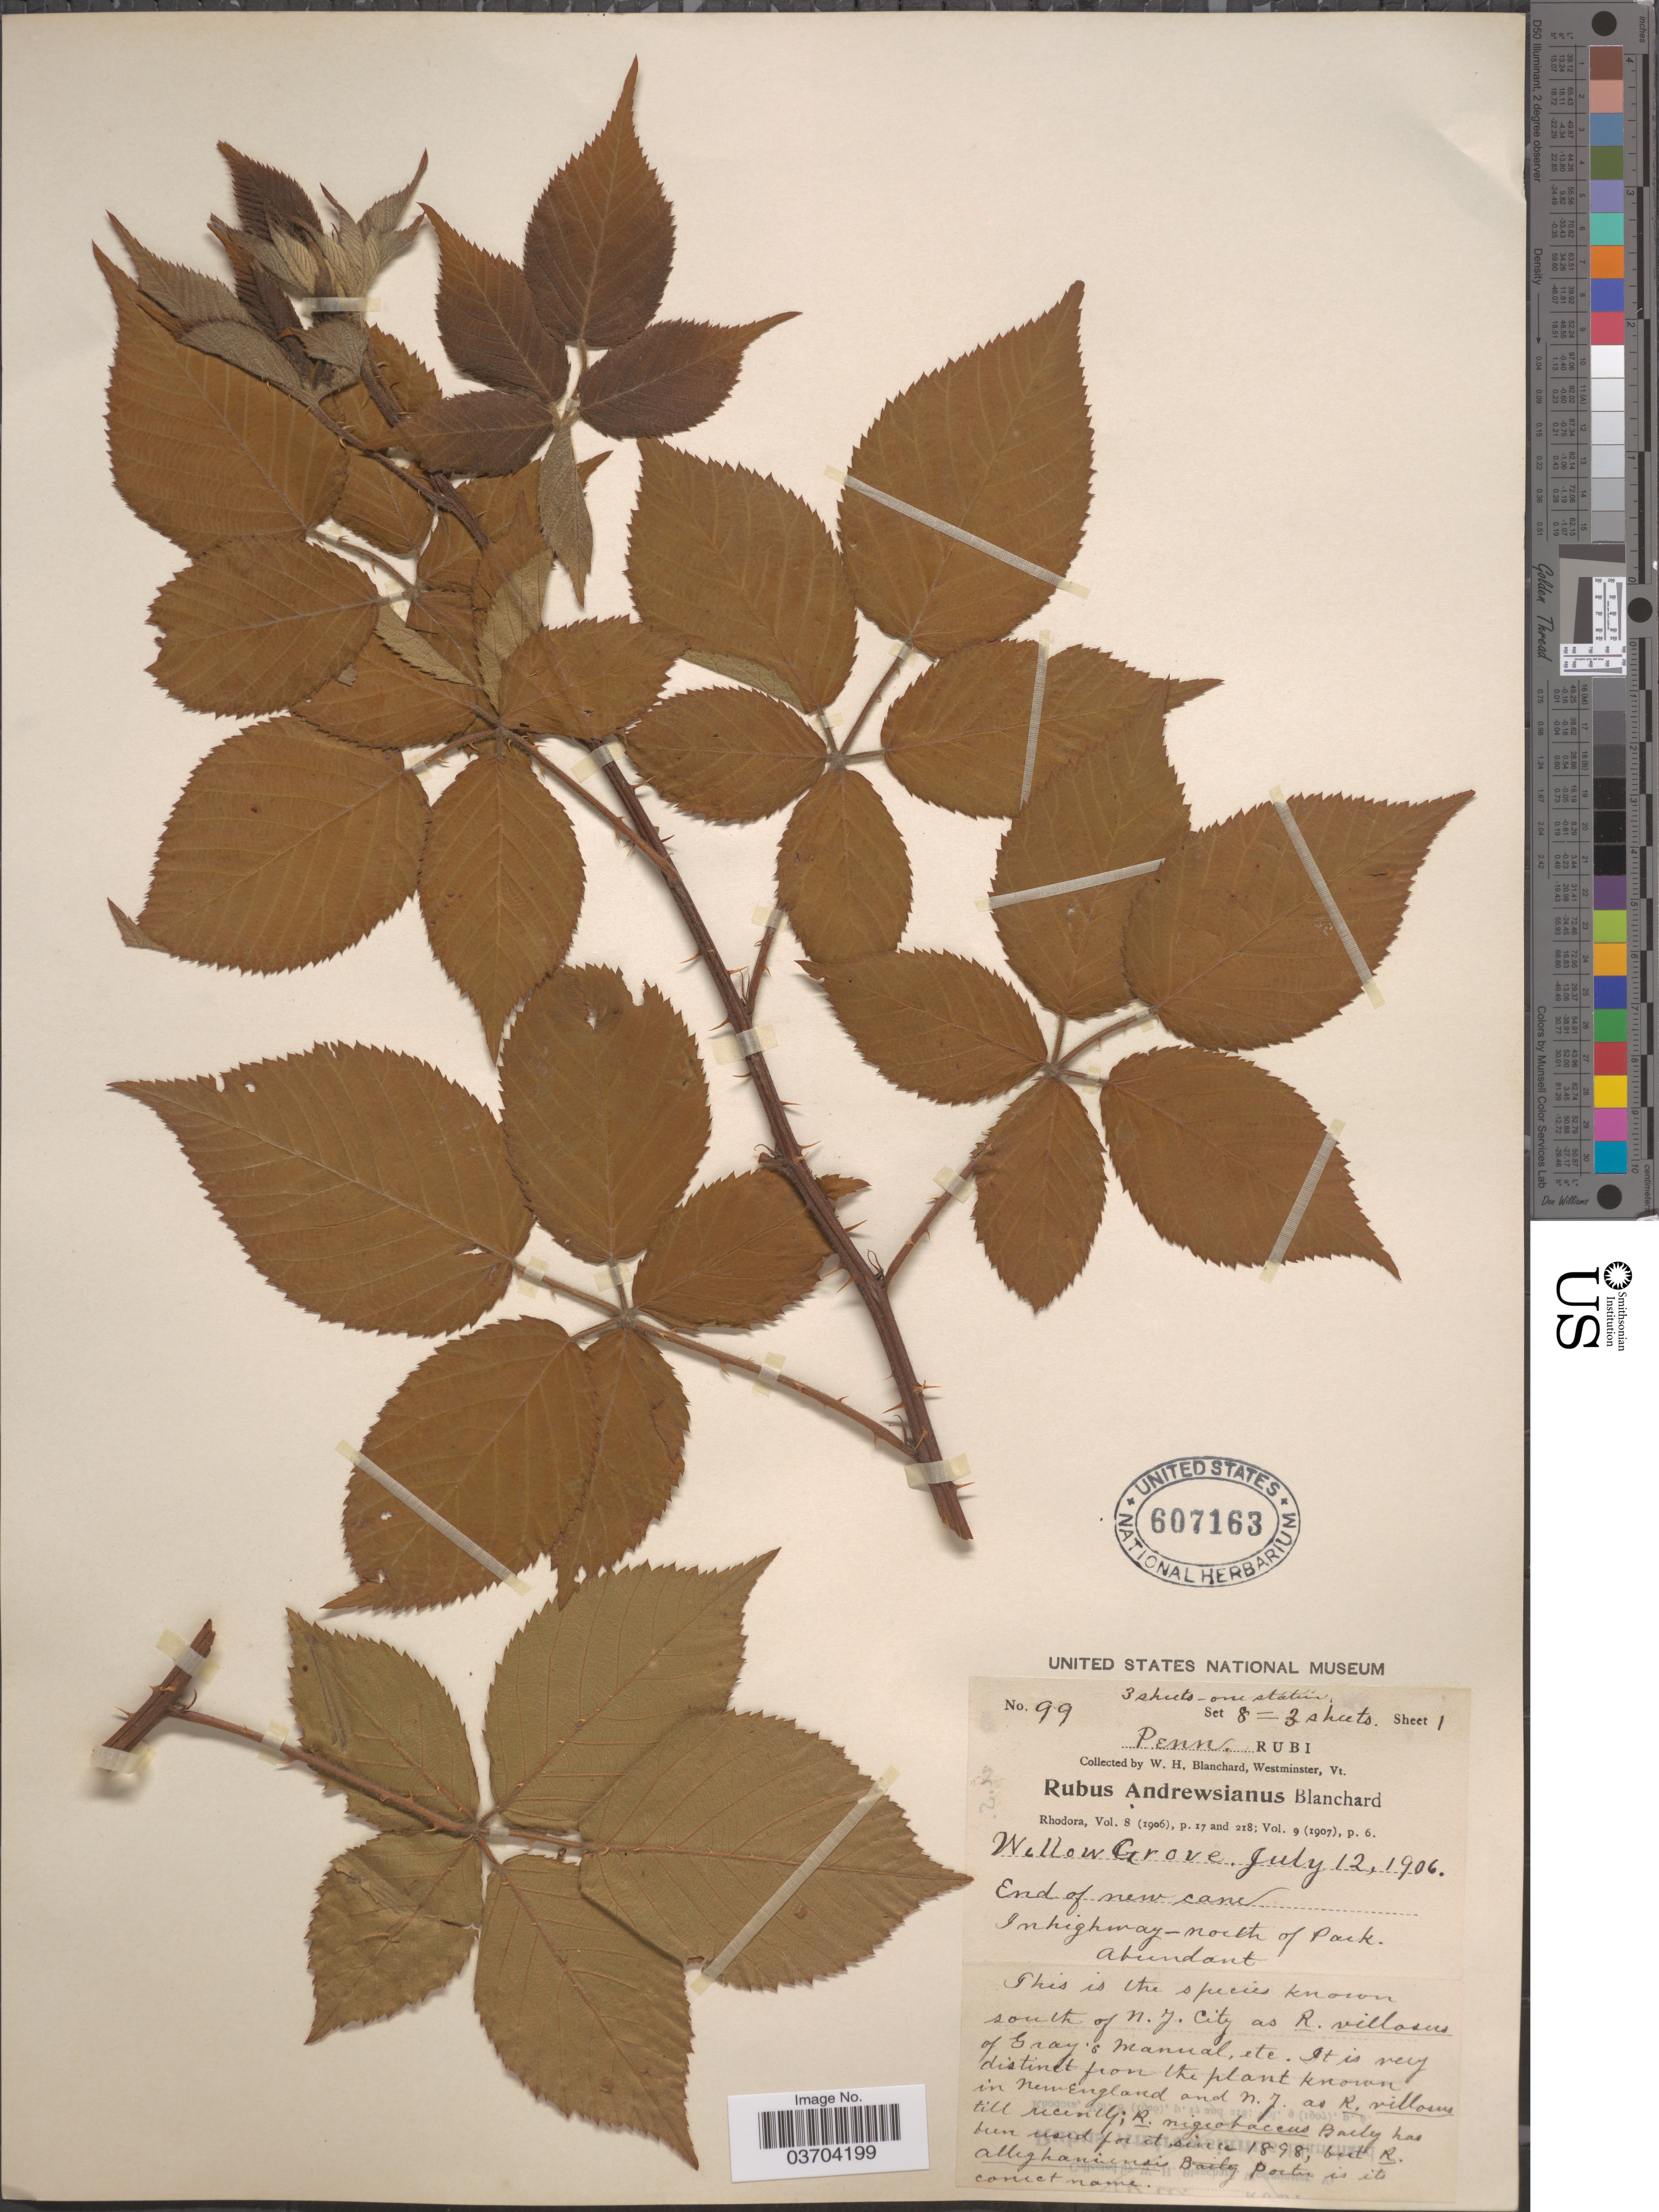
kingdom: Plantae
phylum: Tracheophyta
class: Magnoliopsida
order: Rosales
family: Rosaceae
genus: Rubus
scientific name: Rubus argutus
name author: Link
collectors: W. H. Blanchard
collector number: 99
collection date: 1906-07-12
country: United States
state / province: Pennsylvania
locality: Willow Grove. End of new cane. In highway-north of Park.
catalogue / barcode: US 607163